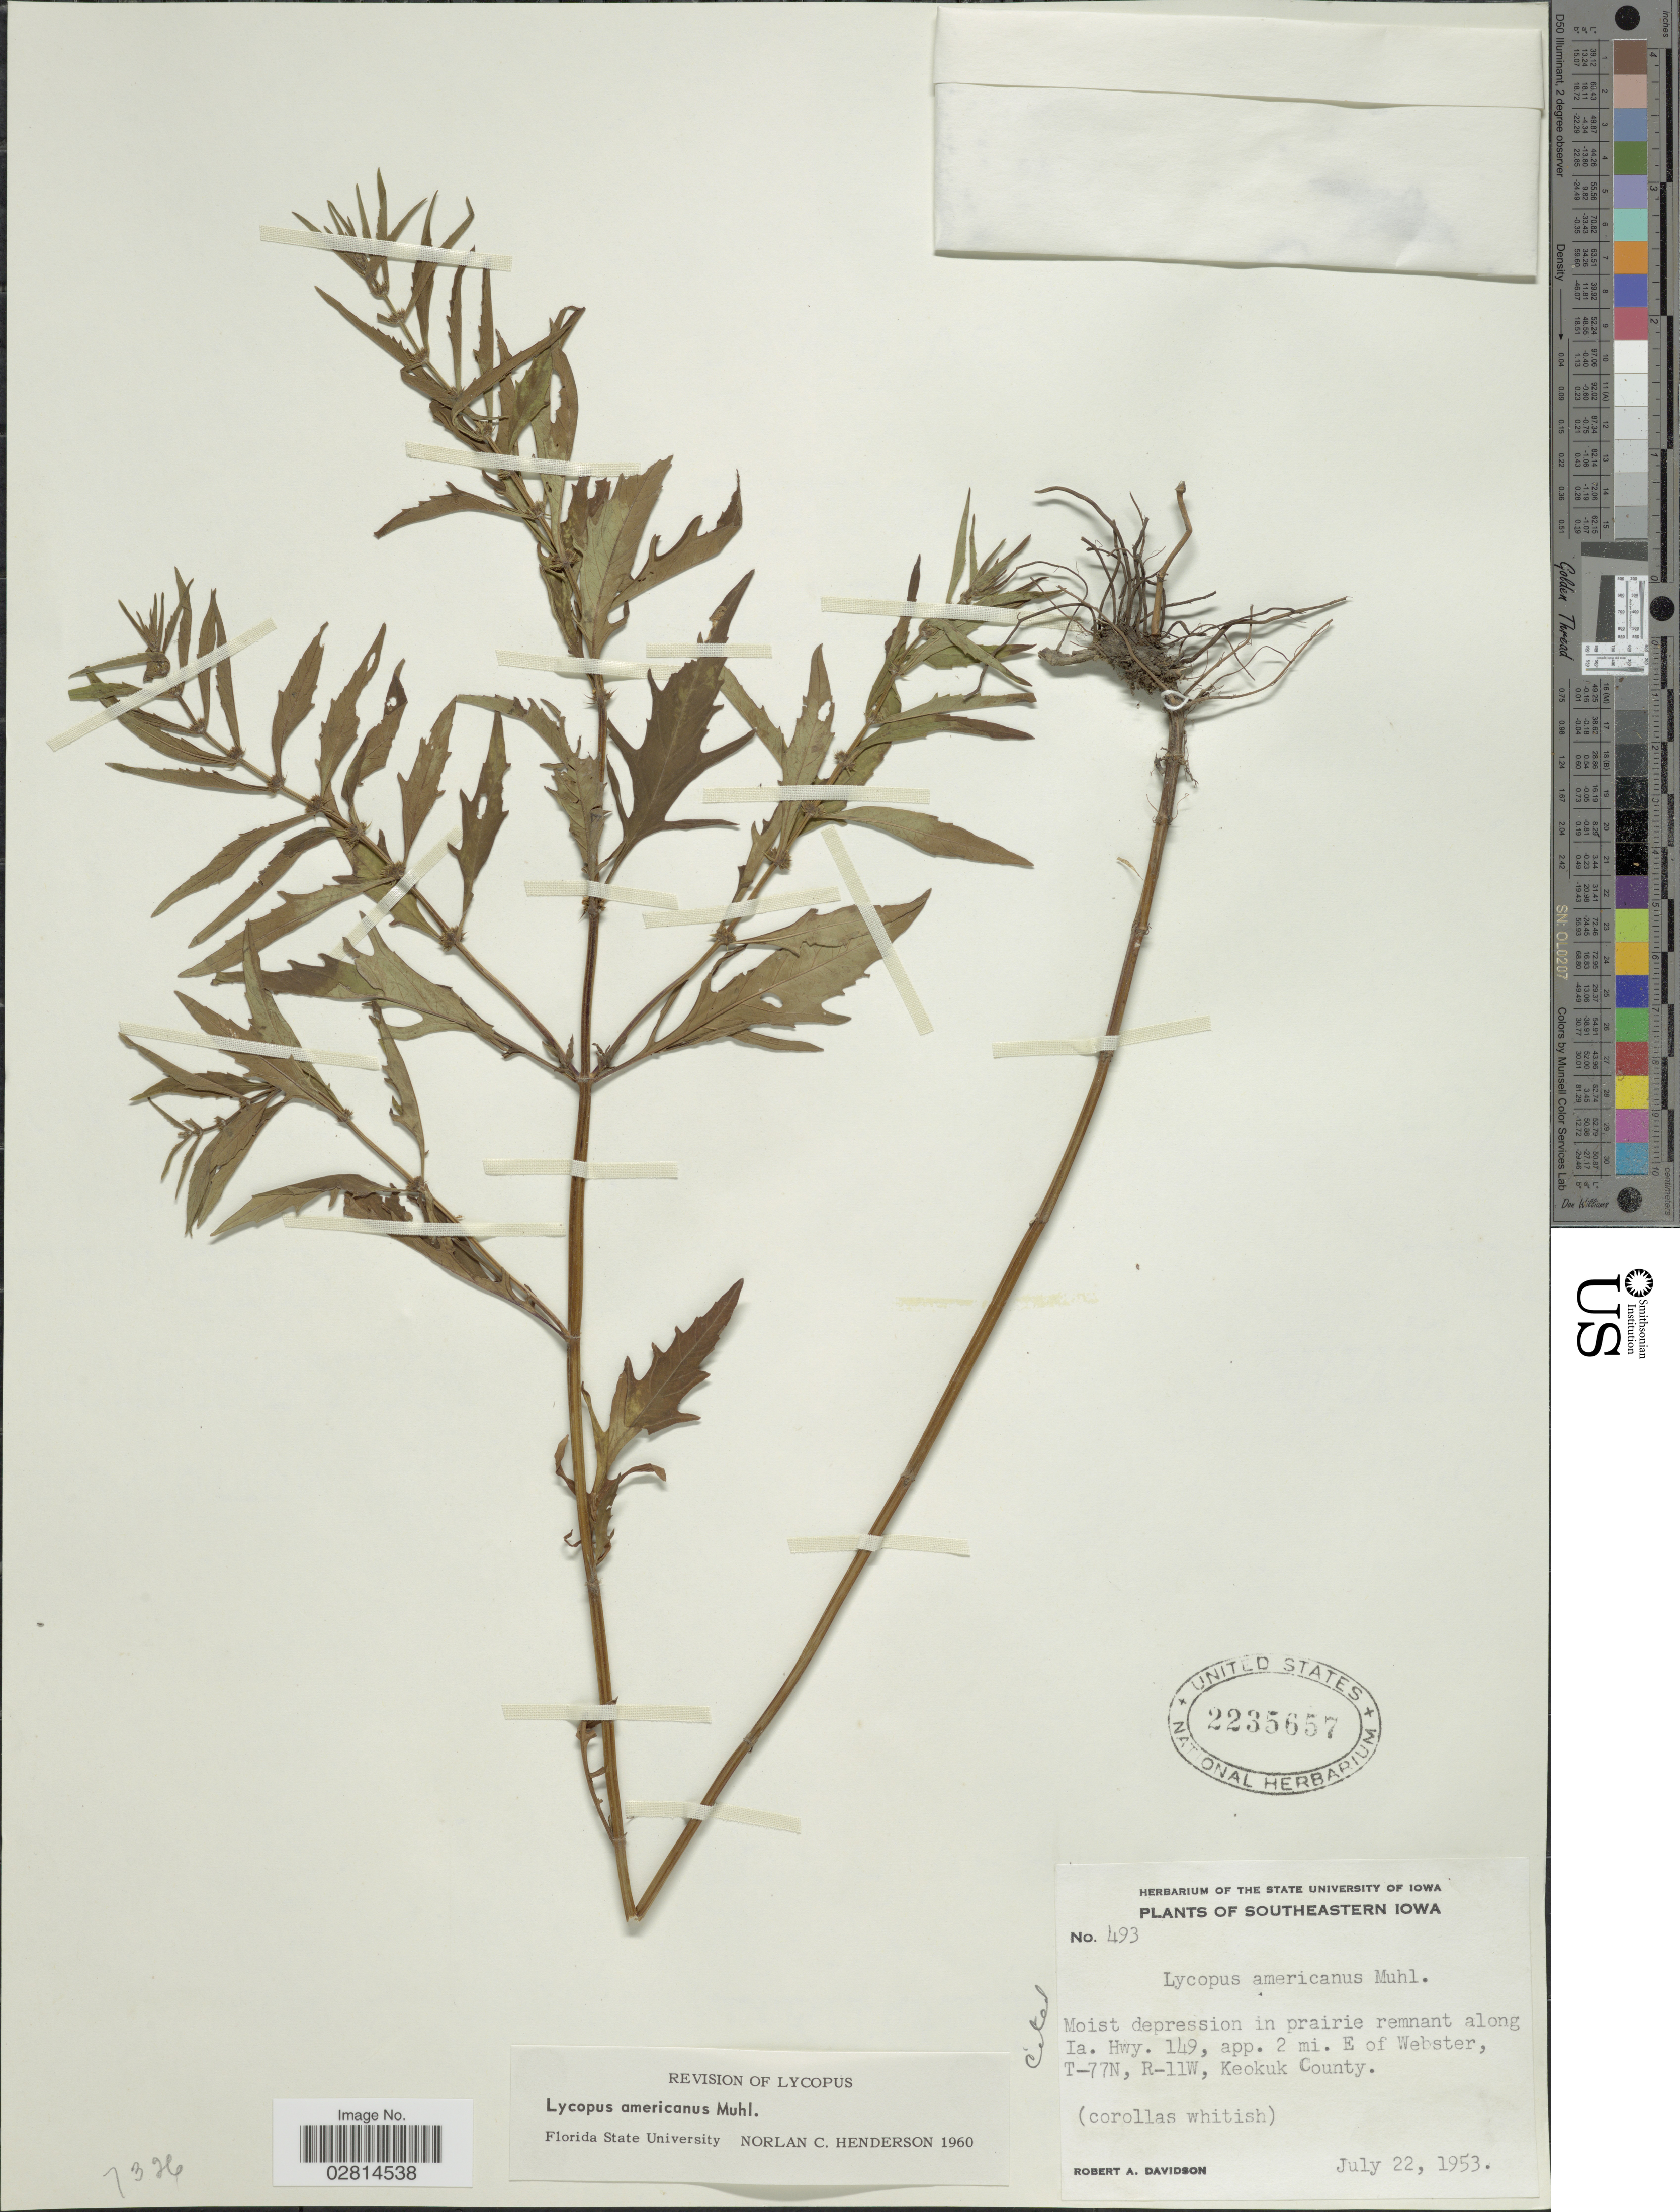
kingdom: Plantae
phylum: Tracheophyta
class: Magnoliopsida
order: Lamiales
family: Lamiaceae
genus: Lycopus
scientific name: Lycopus americanus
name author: Muhl. ex W.P.C. Barton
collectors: R. A. Davidson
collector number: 493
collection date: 1953-07-22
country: United States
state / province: Iowa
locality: Southeastern Iowa. Moist depression in prairie remnant along Ia. Hwy. 149, app. 2 mi. E of Webster, T-77N, R-11W, Keokuk County.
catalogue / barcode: US 2235657